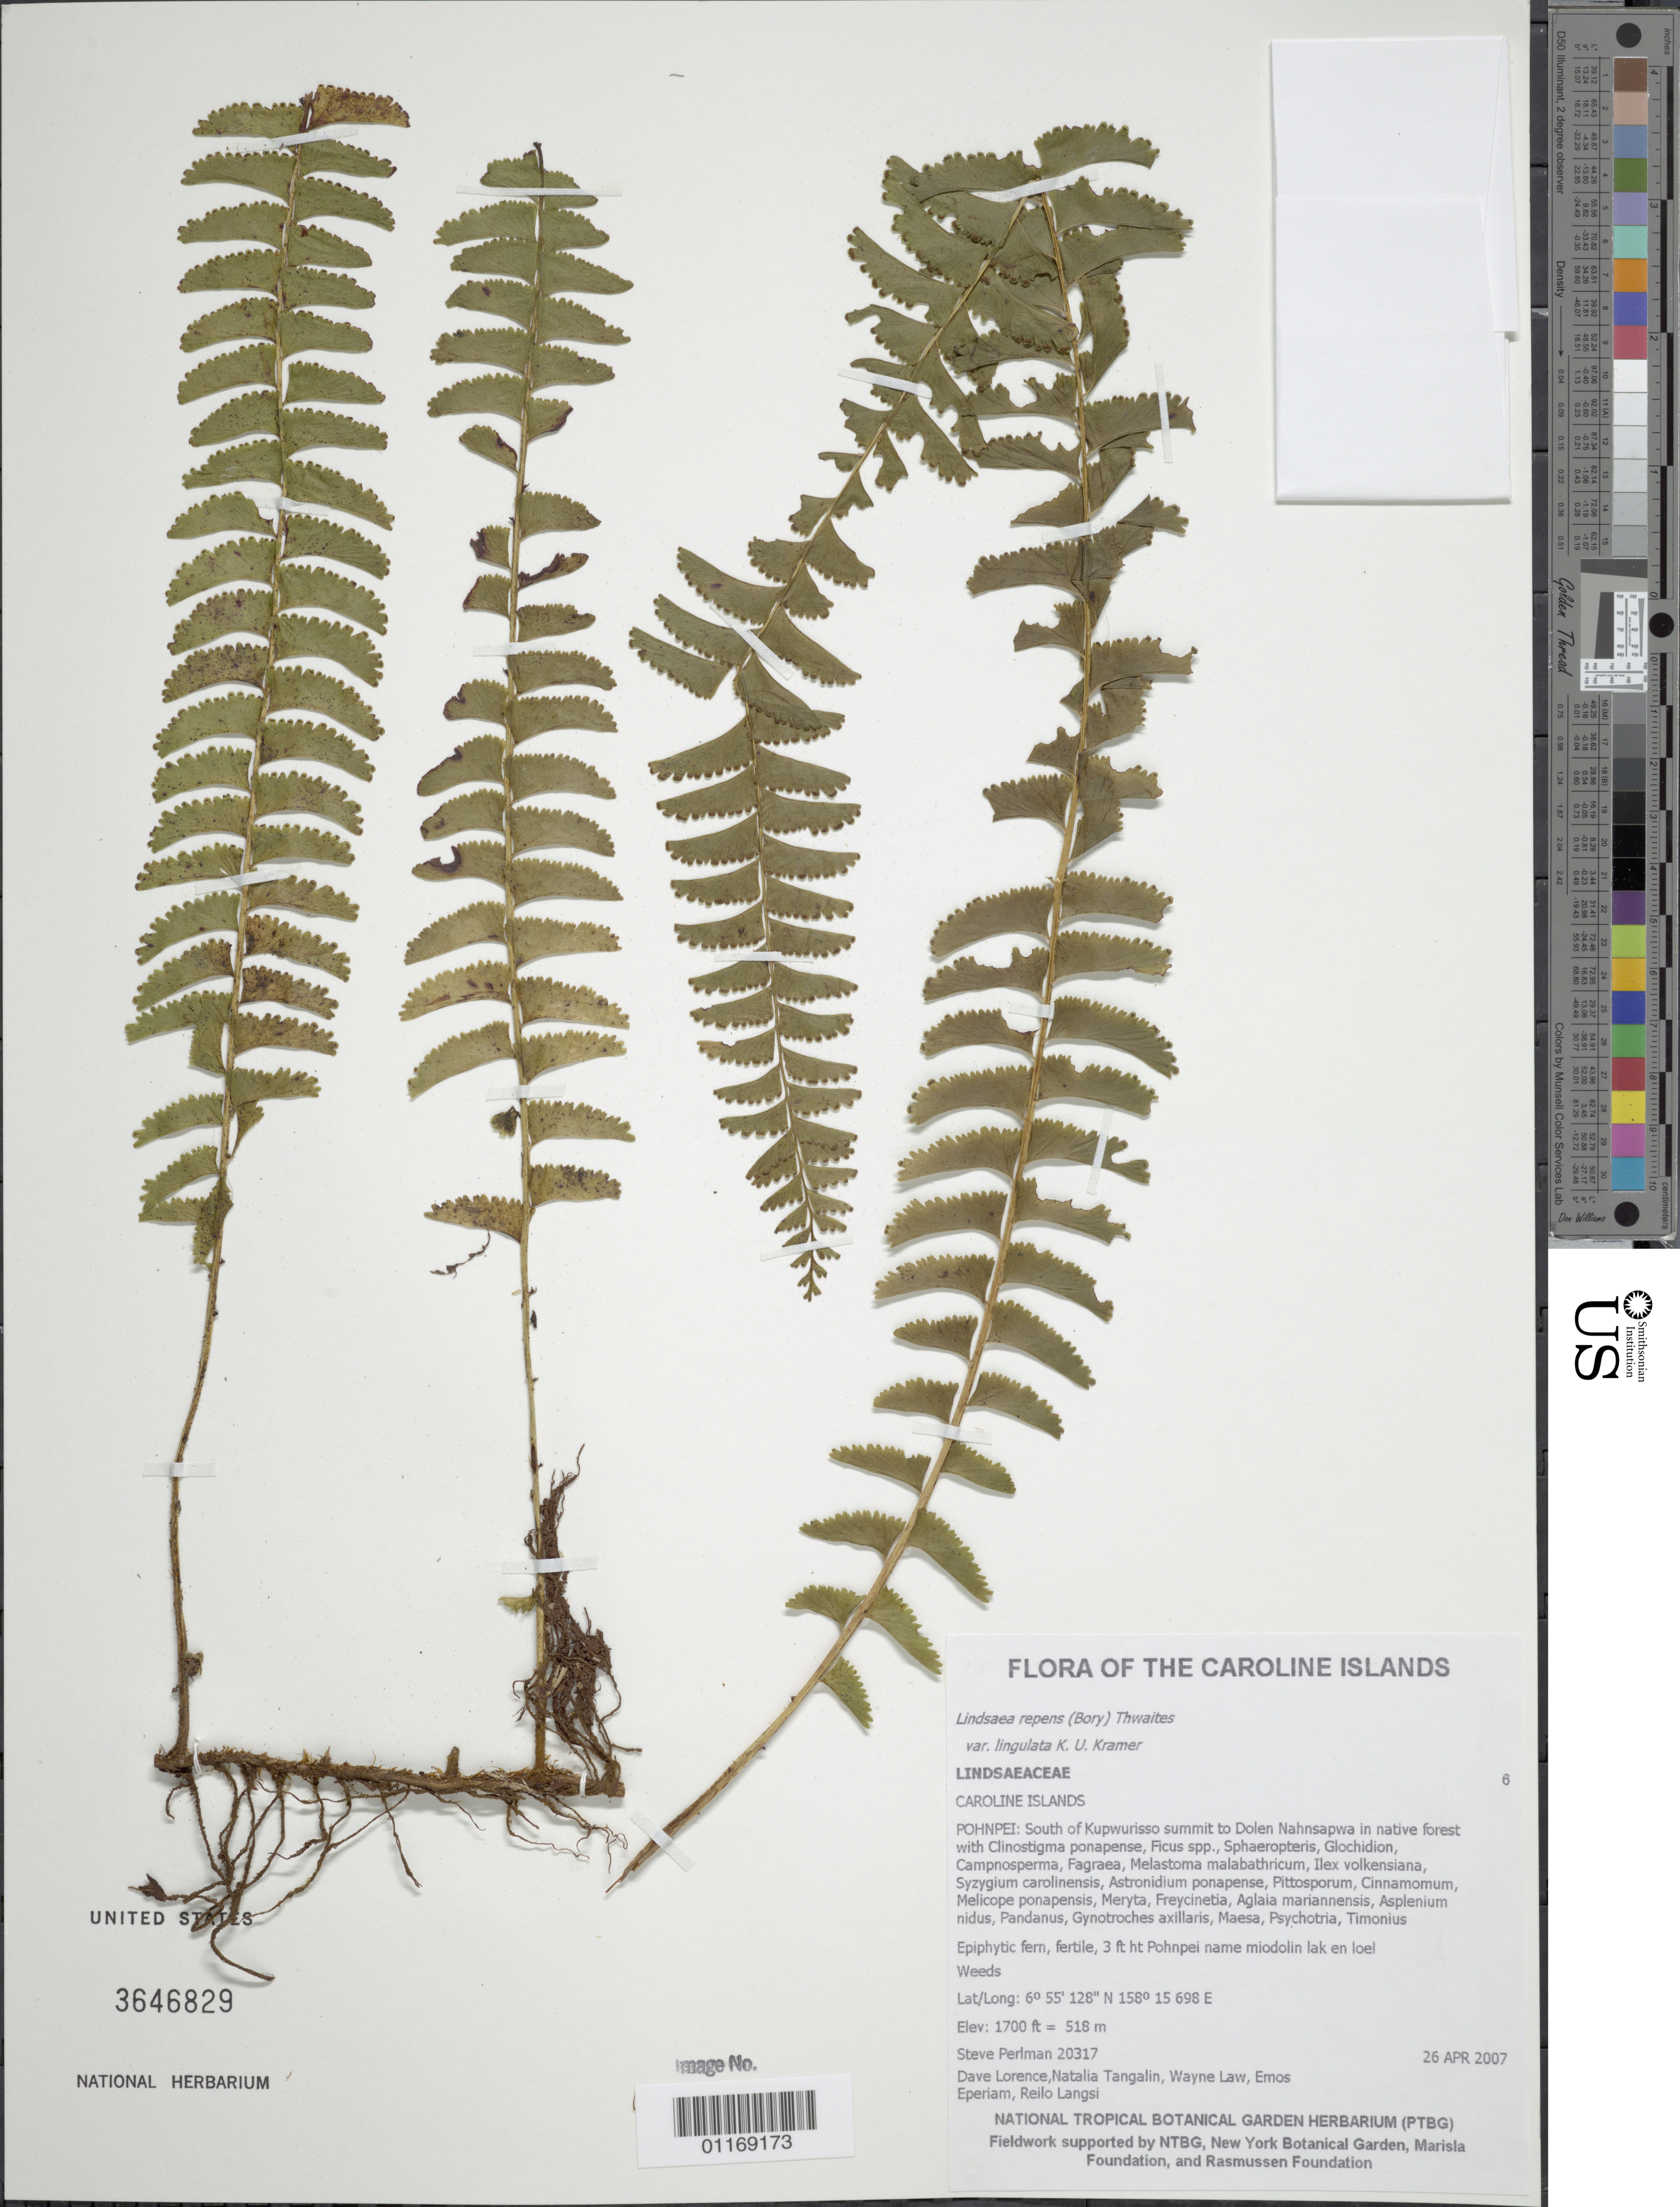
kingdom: Plantae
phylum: Tracheophyta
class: Polypodiopsida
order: Polypodiales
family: Lindsaeaceae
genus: Lindsaea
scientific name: Lindsaea repens var. lingulata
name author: K.U. Kramer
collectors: S. P. Perlman, D. Lorence, N. Tangalin, W. Law, P. Eperiam & R. Lengsi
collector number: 20317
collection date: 2007-04-26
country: Micronesia, Federated States of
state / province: Pohnpei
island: Pohnpei [Ponape]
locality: South of Kupwurisso summit to Dolen Nahnsapwa.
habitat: native forest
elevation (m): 518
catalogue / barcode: US 3646829